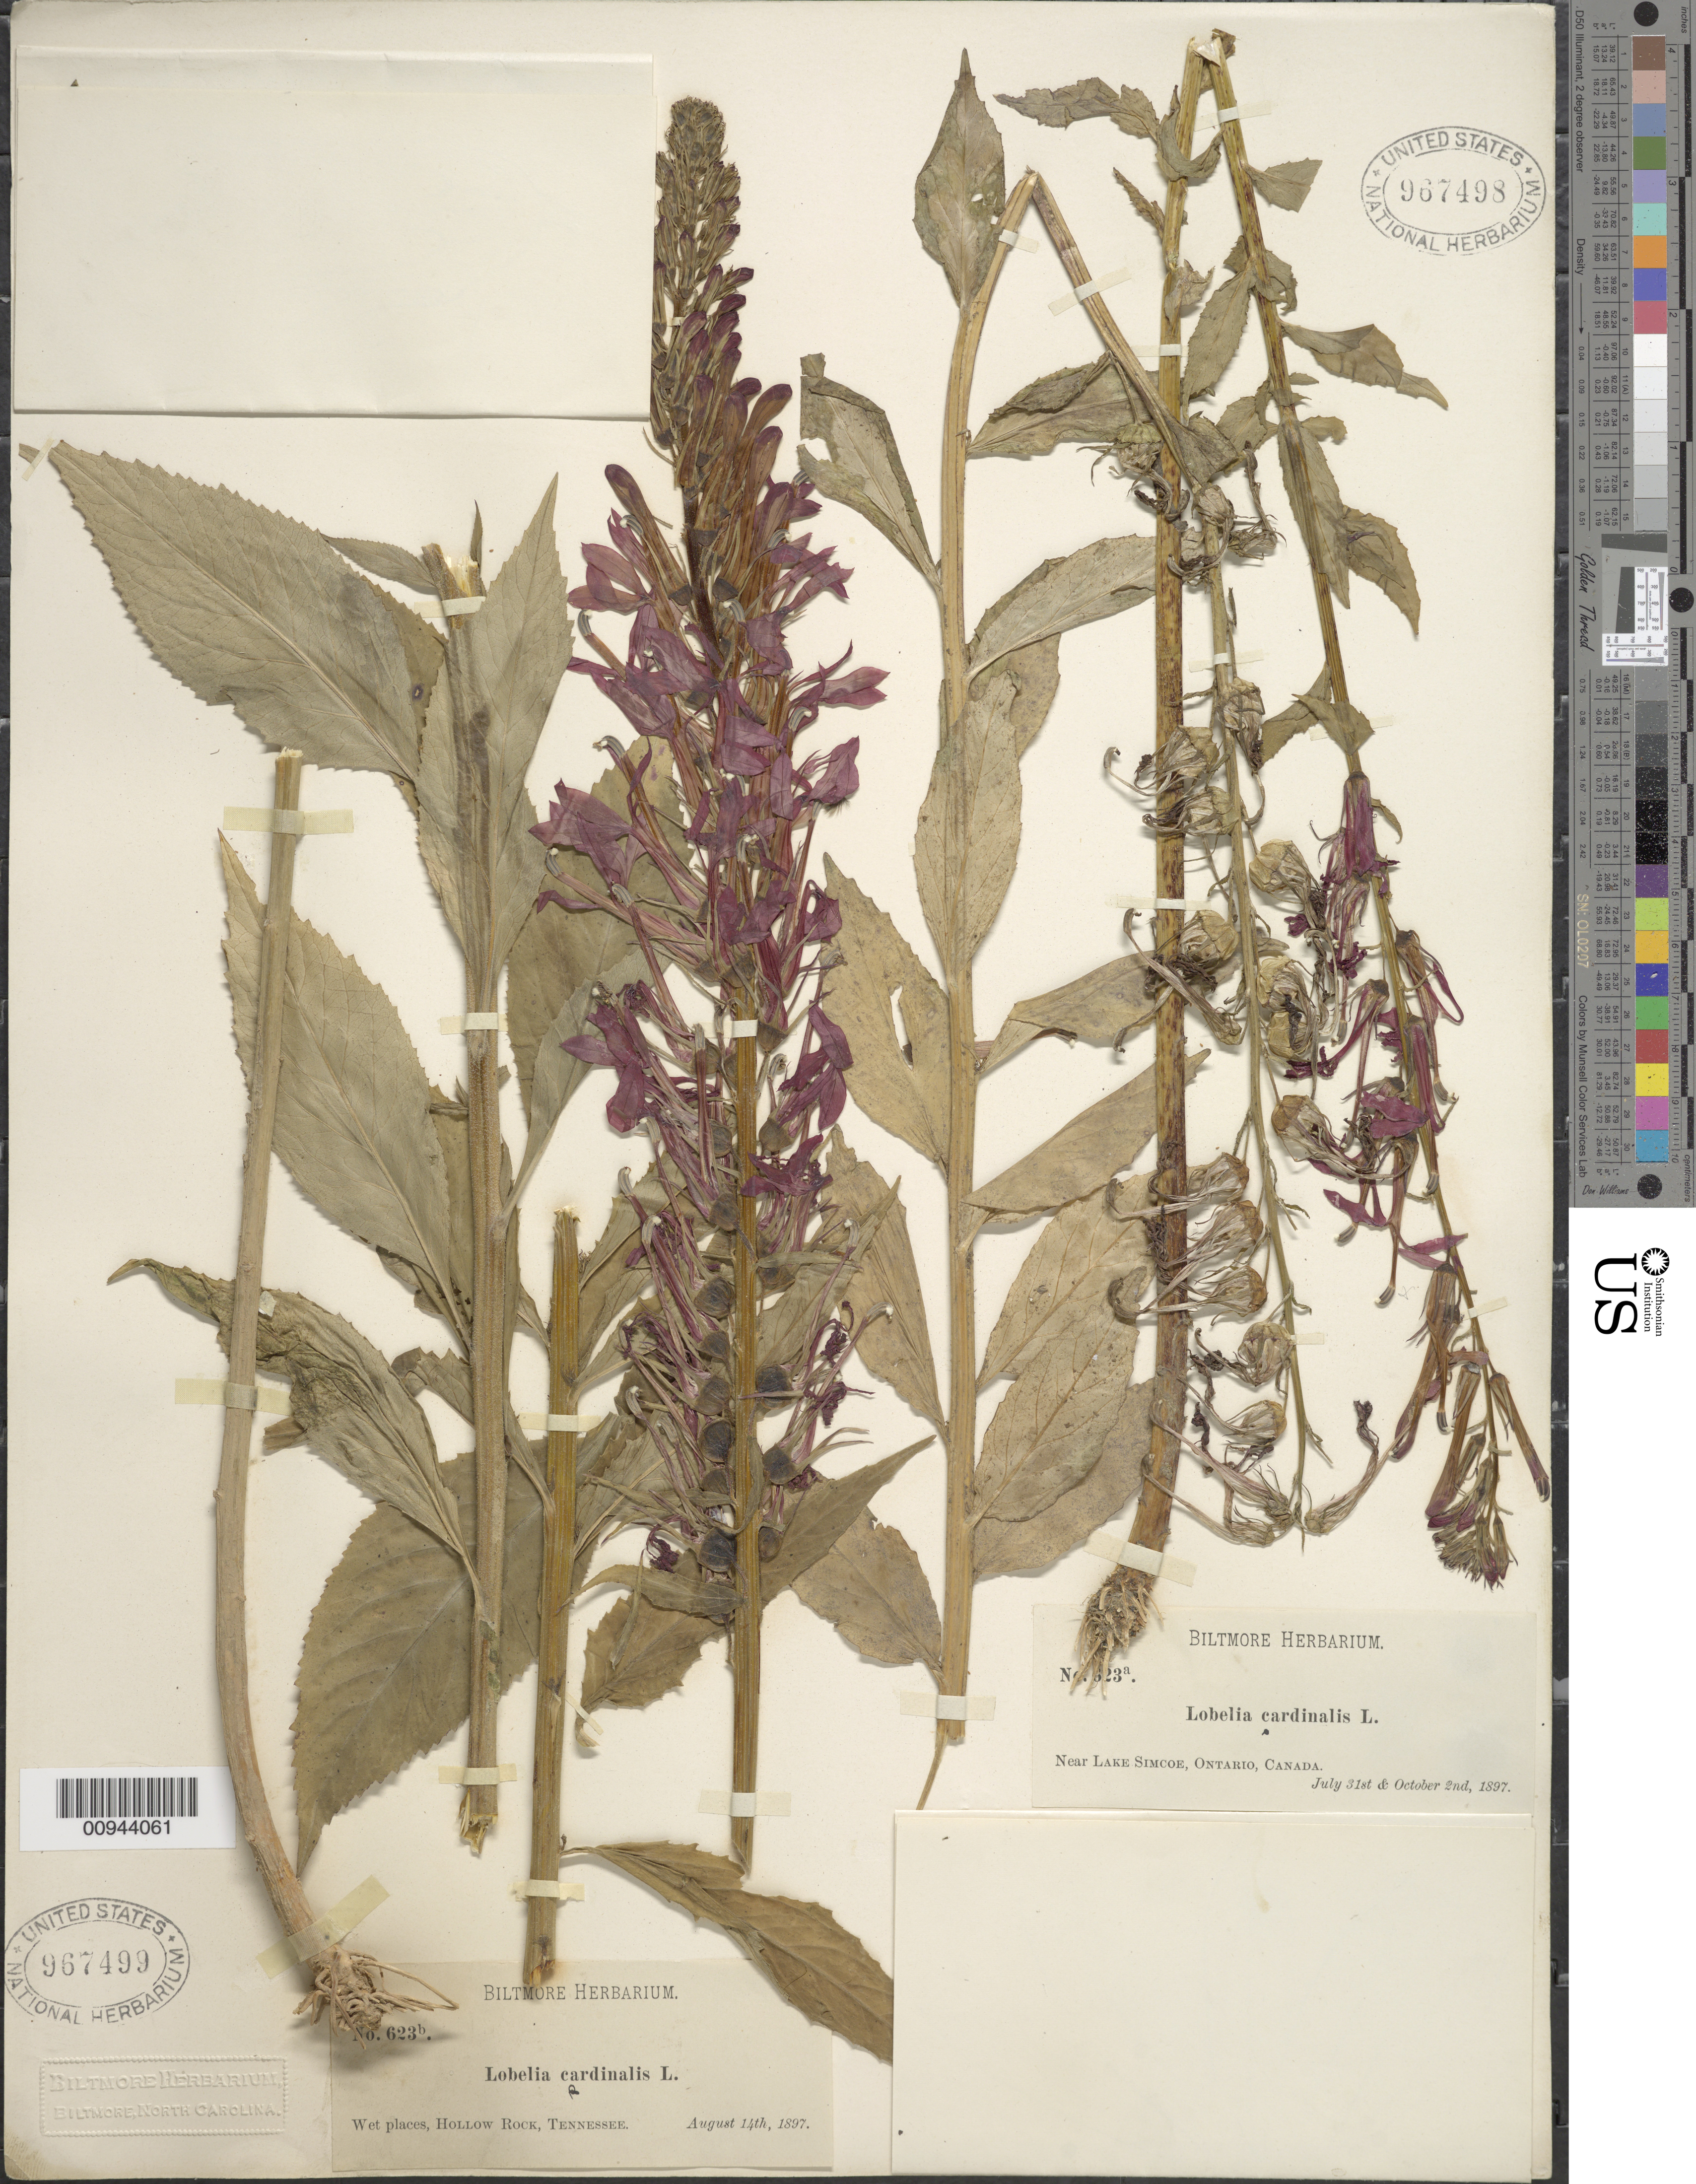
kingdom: Plantae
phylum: Tracheophyta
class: Magnoliopsida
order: Asterales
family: Campanulaceae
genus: Lobelia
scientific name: Lobelia cardinalis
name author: L.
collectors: ex herb. Biltmore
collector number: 623a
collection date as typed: July 31 and October 2nd, 1897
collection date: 1897-07-31,1897-10-02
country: Canada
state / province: Ontario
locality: Toronto, near Lake Simcoe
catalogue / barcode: US 967498